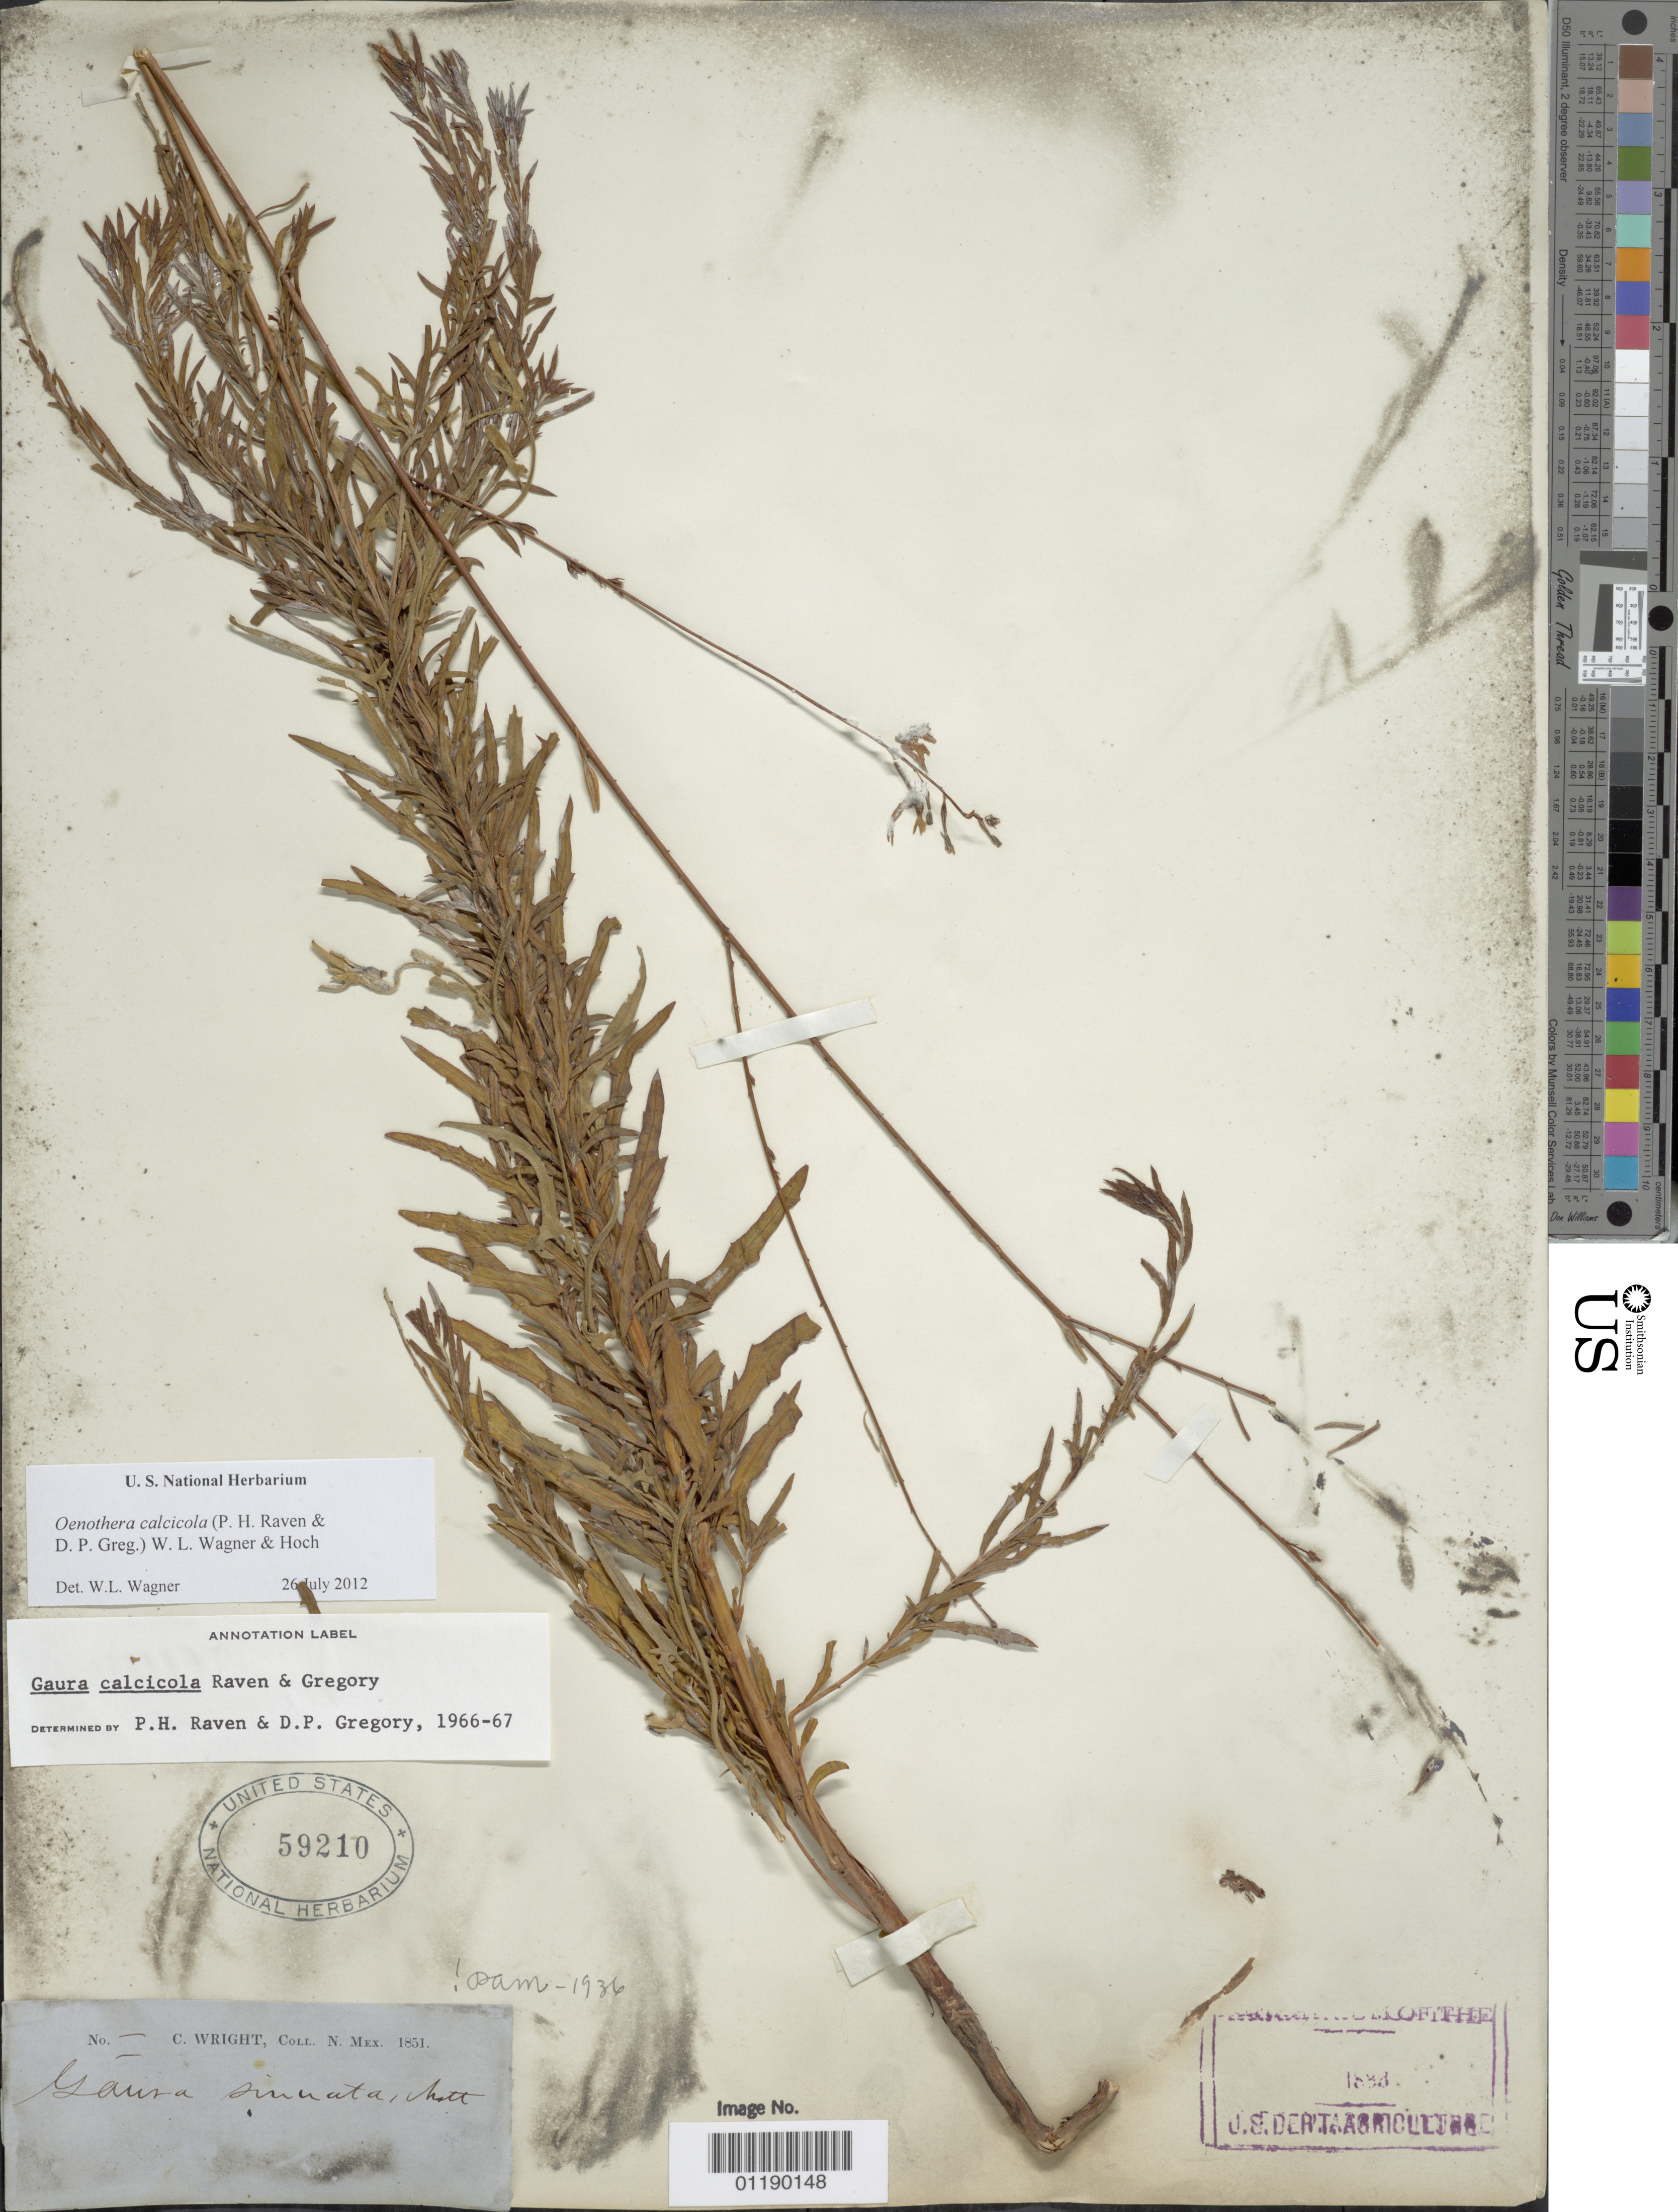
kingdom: Plantae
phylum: Tracheophyta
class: Magnoliopsida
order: Myrtales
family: Onagraceae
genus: Oenothera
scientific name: Oenothera calcicola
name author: (P.H. Raven & D.P. Greg.) W.L. Wagner & Hoch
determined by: Wagner, W. L., (BOT), Smithsonian Institution - National Museum of Natural History (UNITED STATES)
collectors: C. Wright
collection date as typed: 1851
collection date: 1851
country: United States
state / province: New Mexico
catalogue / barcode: US 59210